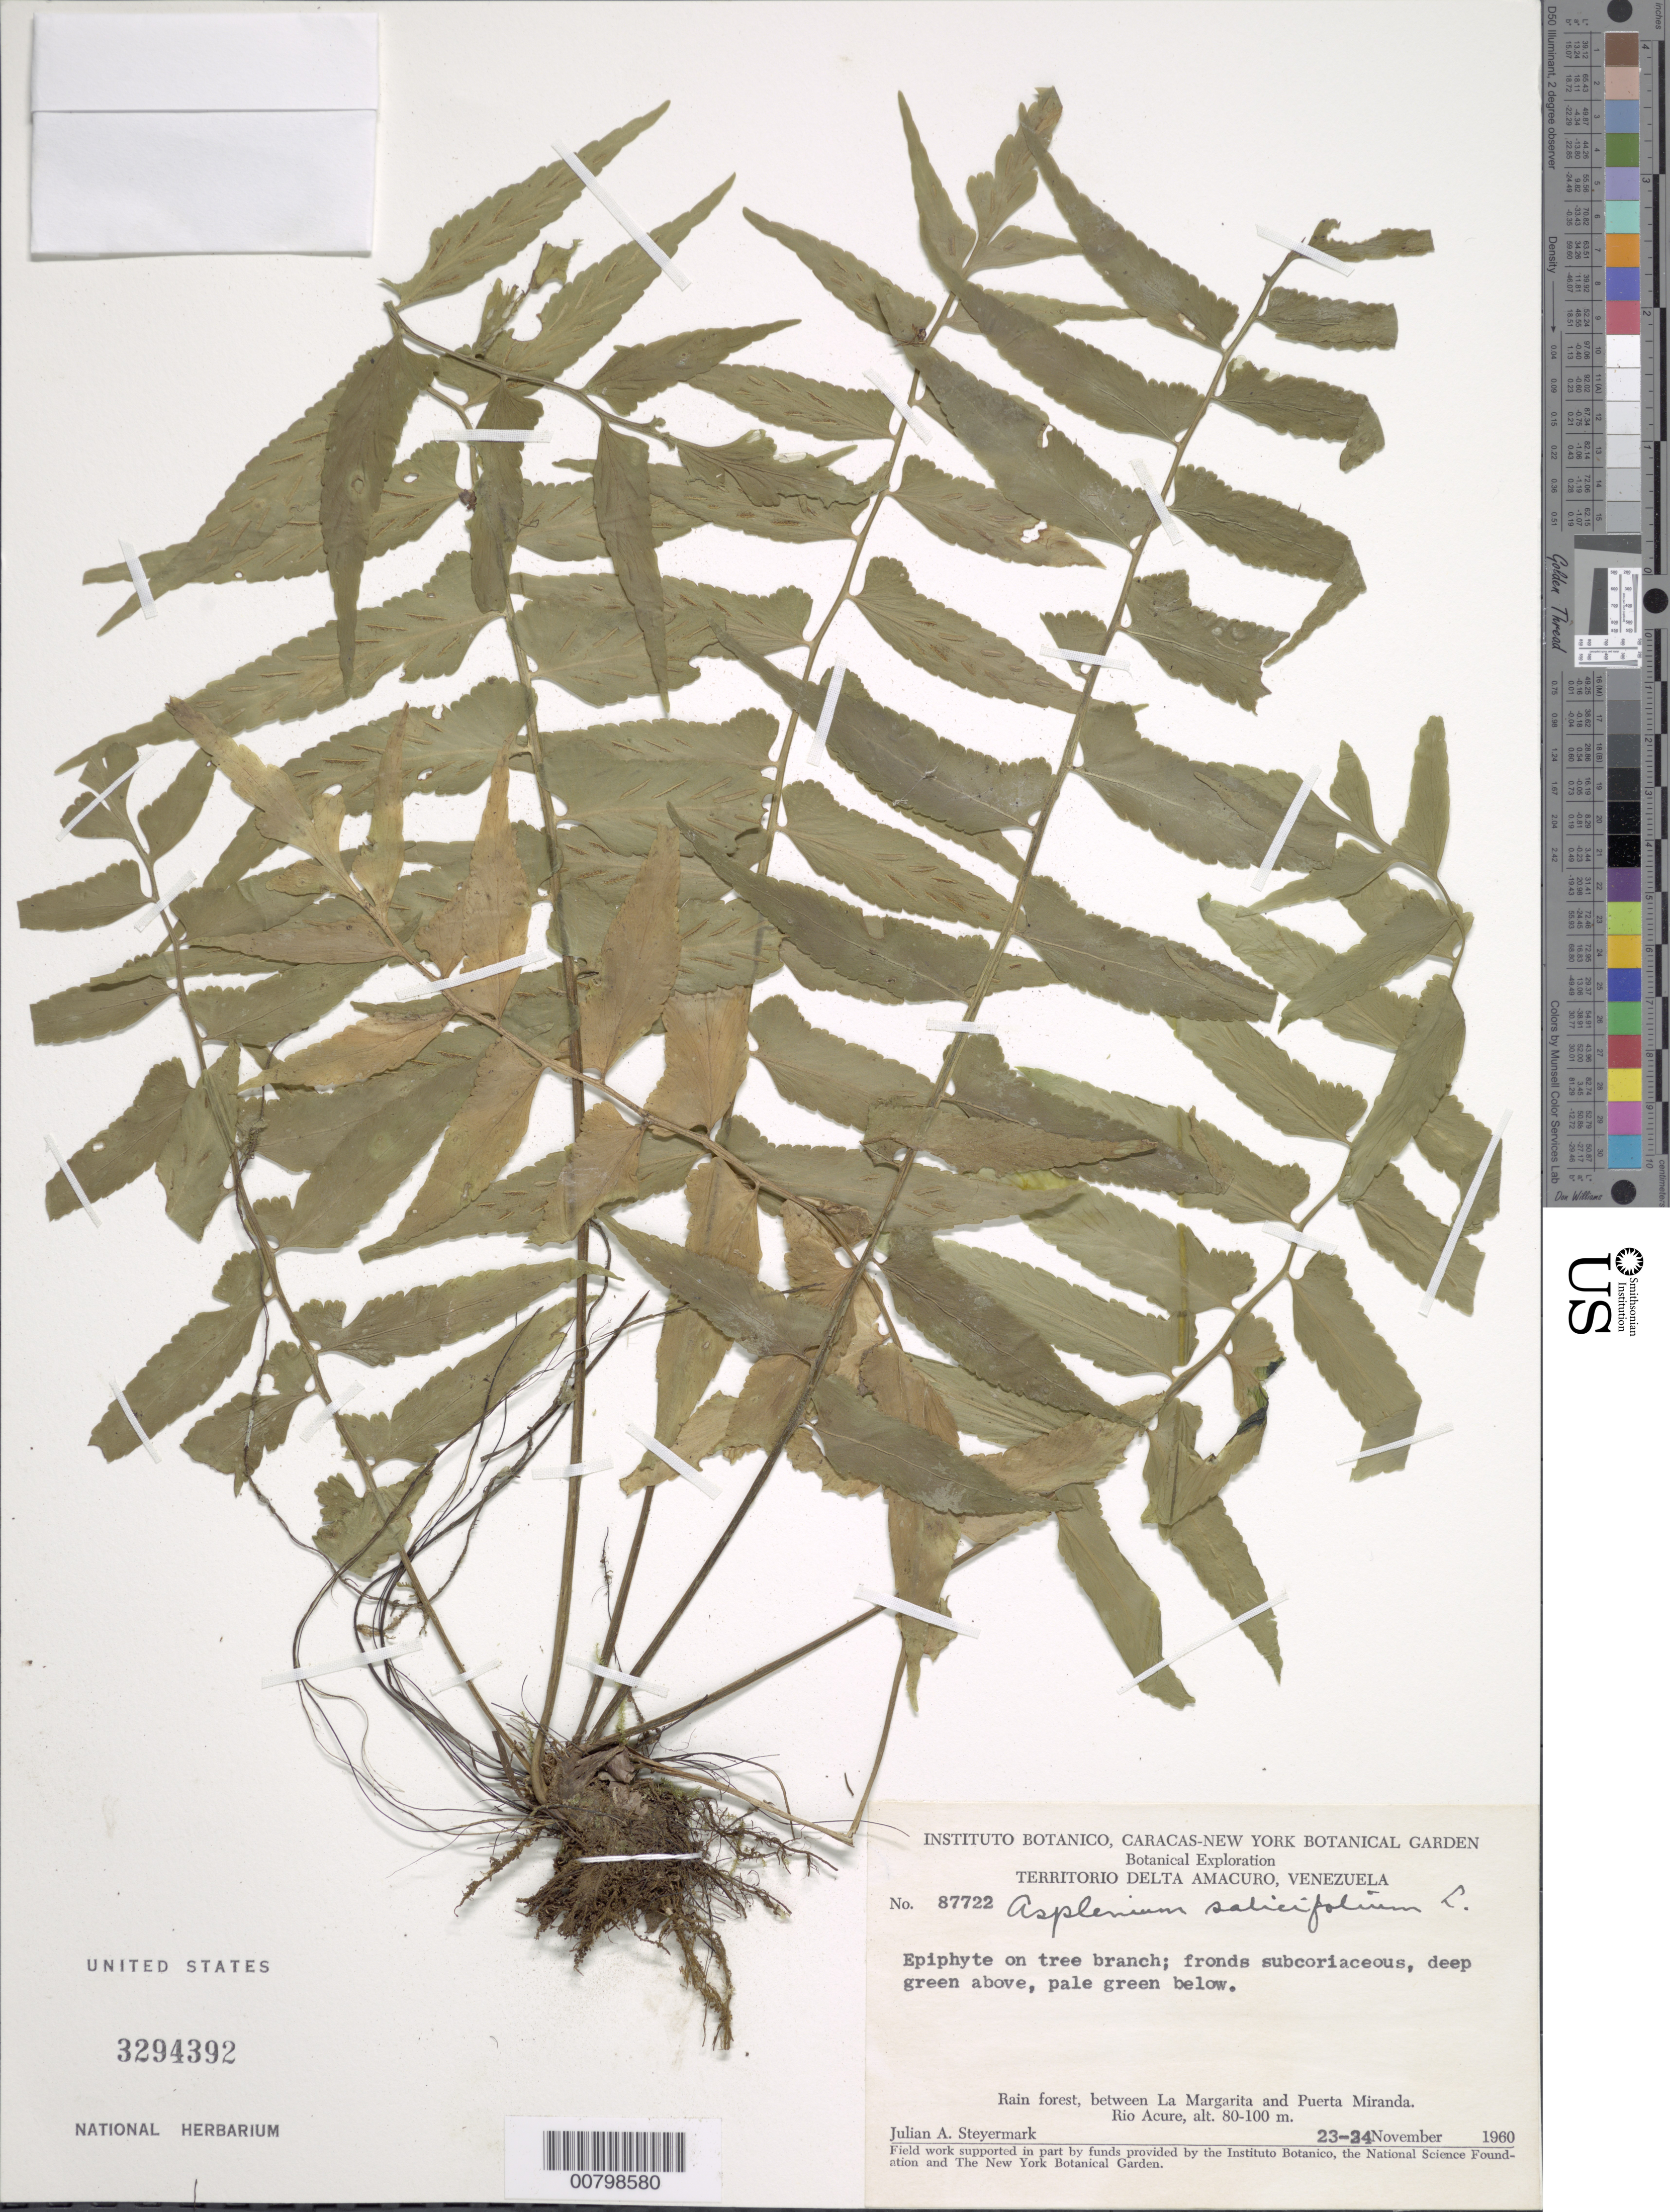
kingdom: Plantae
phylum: Tracheophyta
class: Polypodiopsida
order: Polypodiales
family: Aspleniaceae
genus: Asplenium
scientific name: Asplenium salicifolium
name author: L.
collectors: J. Steyermark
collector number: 87722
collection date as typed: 23-Nov-60 to 24-Nov-60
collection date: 1960-11-23/1960-11-24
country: Venezuela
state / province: Delta Amacuro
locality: Río Acure, between La Margarita and Puerto Miranda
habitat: Rainforest; on tree branch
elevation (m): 80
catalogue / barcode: US 3294392